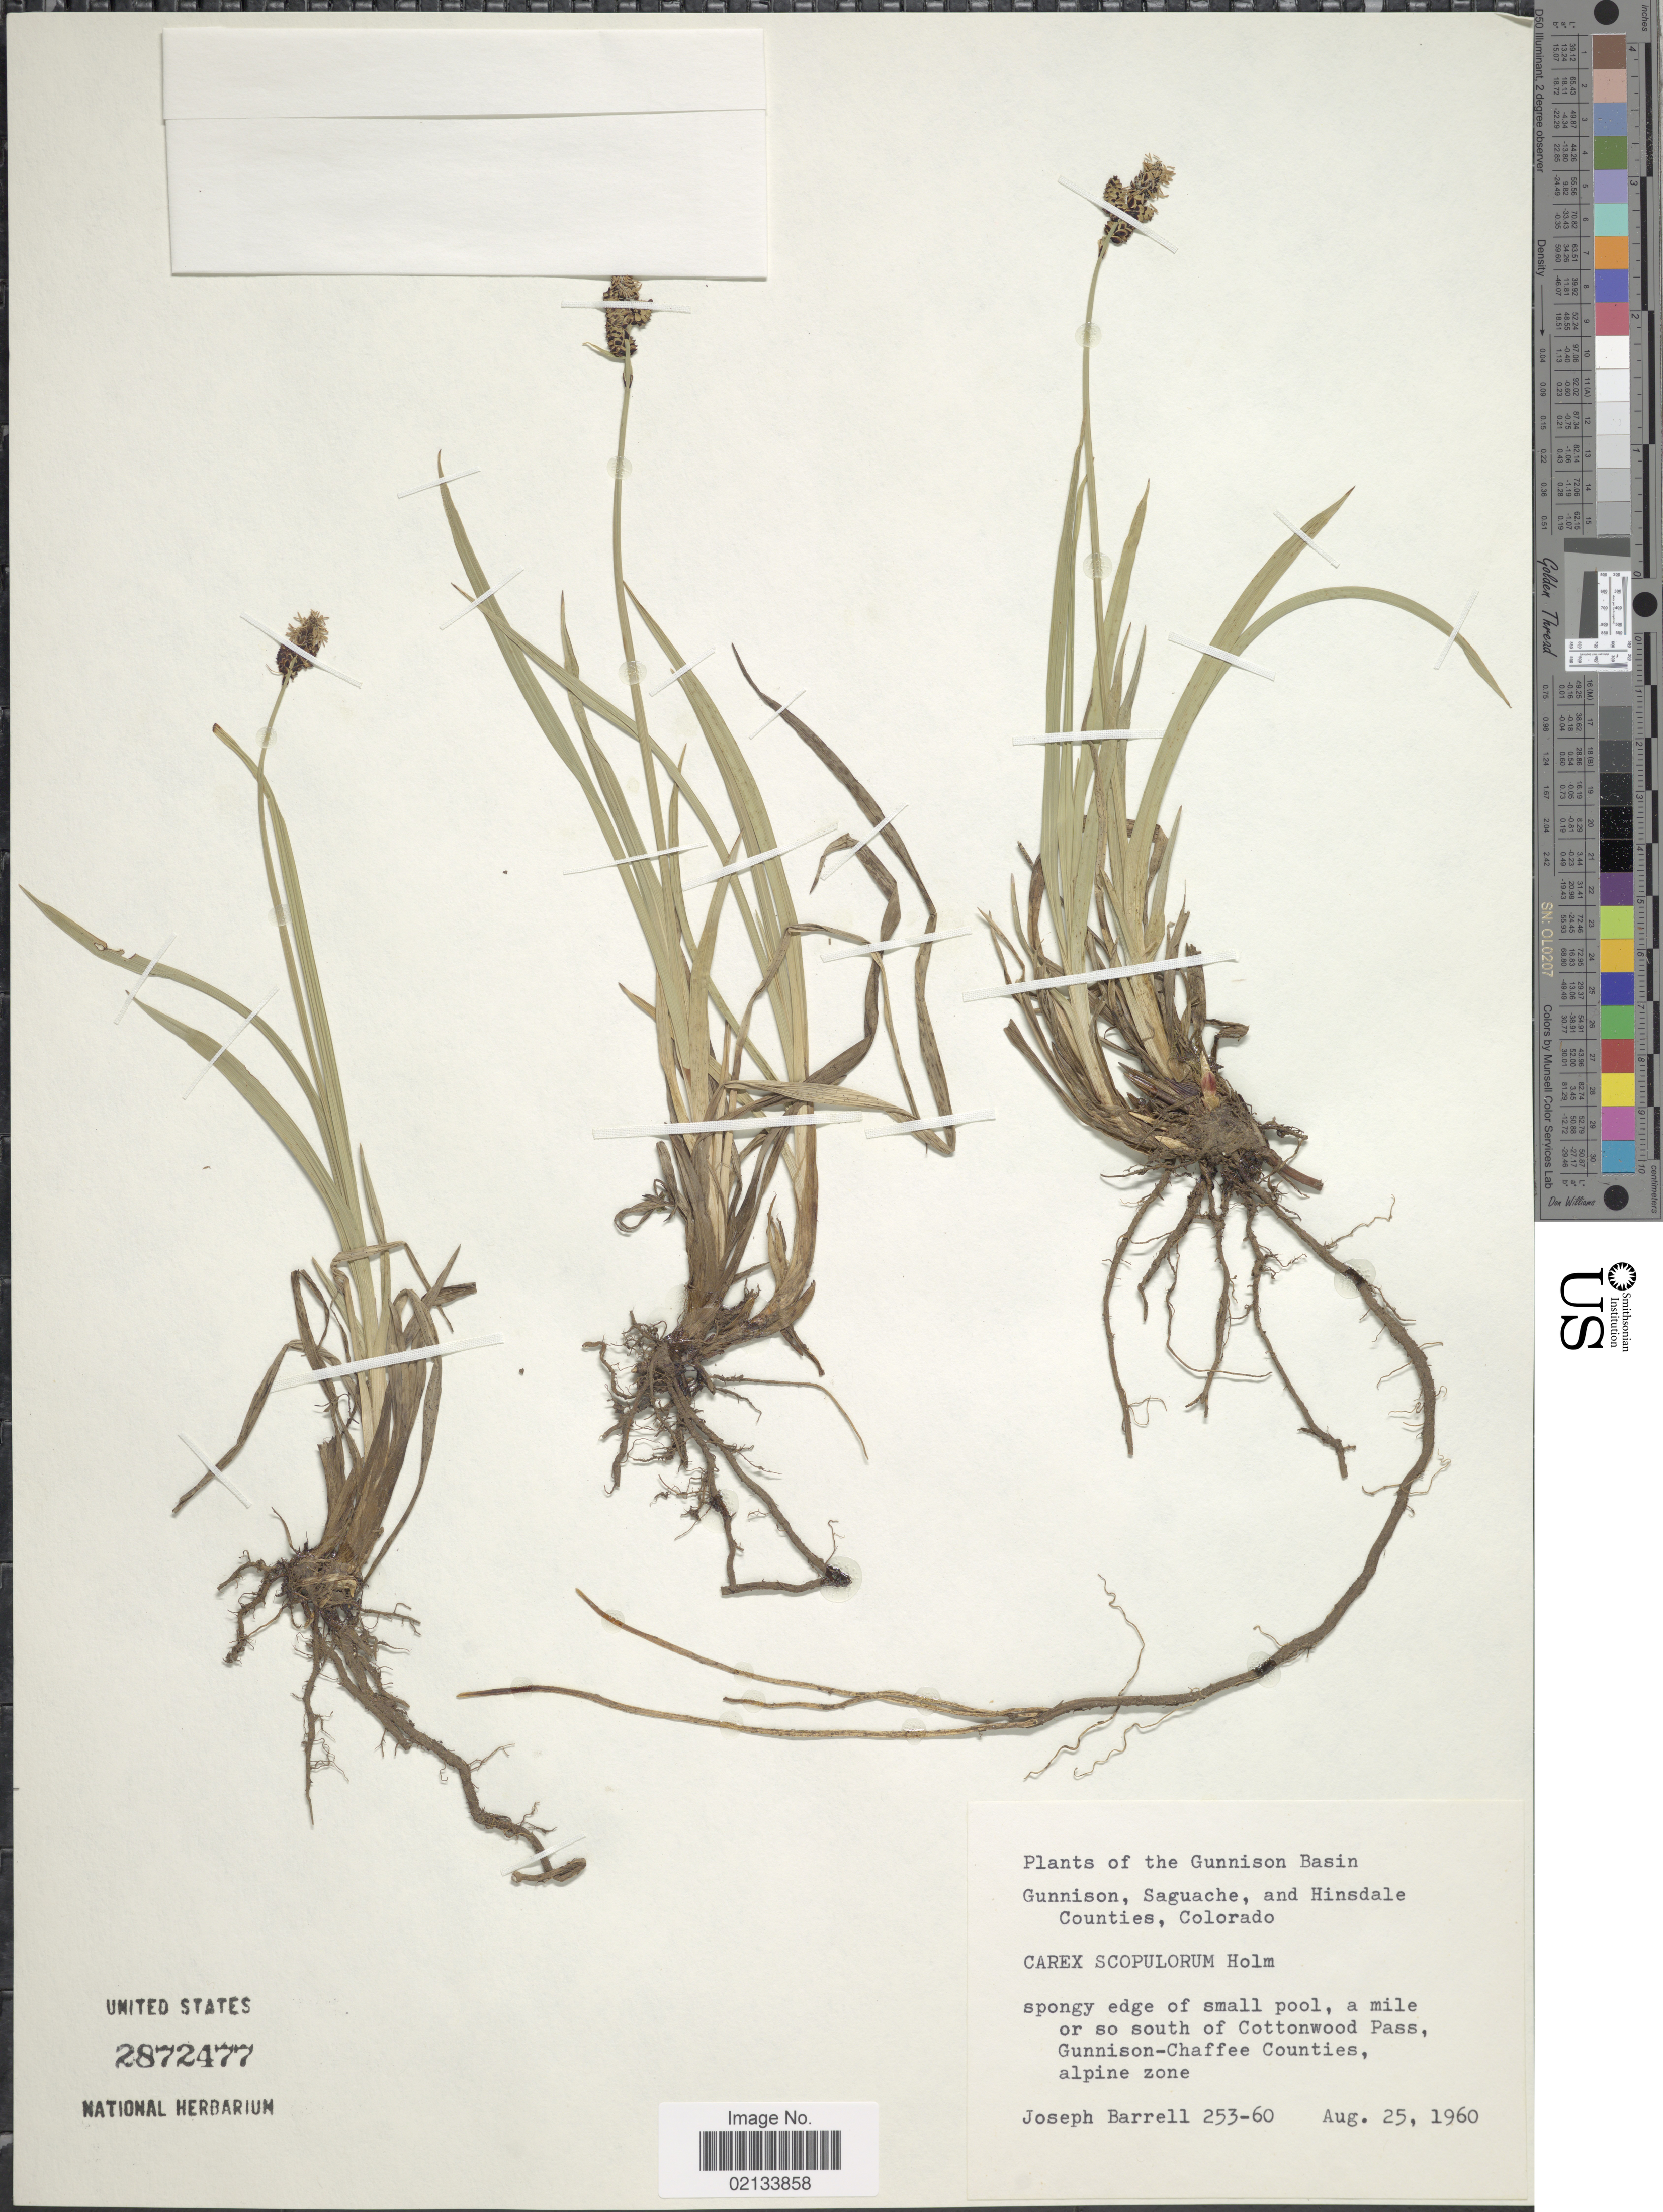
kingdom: Plantae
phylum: Tracheophyta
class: Liliopsida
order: Poales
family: Cyperaceae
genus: Carex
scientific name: Carex scopulorum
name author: Holm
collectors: J. Barrell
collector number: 253-60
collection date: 1960-08-25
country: United States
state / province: Colorado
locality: The Gunnison Basin, Gunnison, Saguache, and Hinsdale Counties, spongy edge of small pool, a mile or so south of Cottonwood Pass, Gunnison-Chaffee Counties.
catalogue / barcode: US 2872477